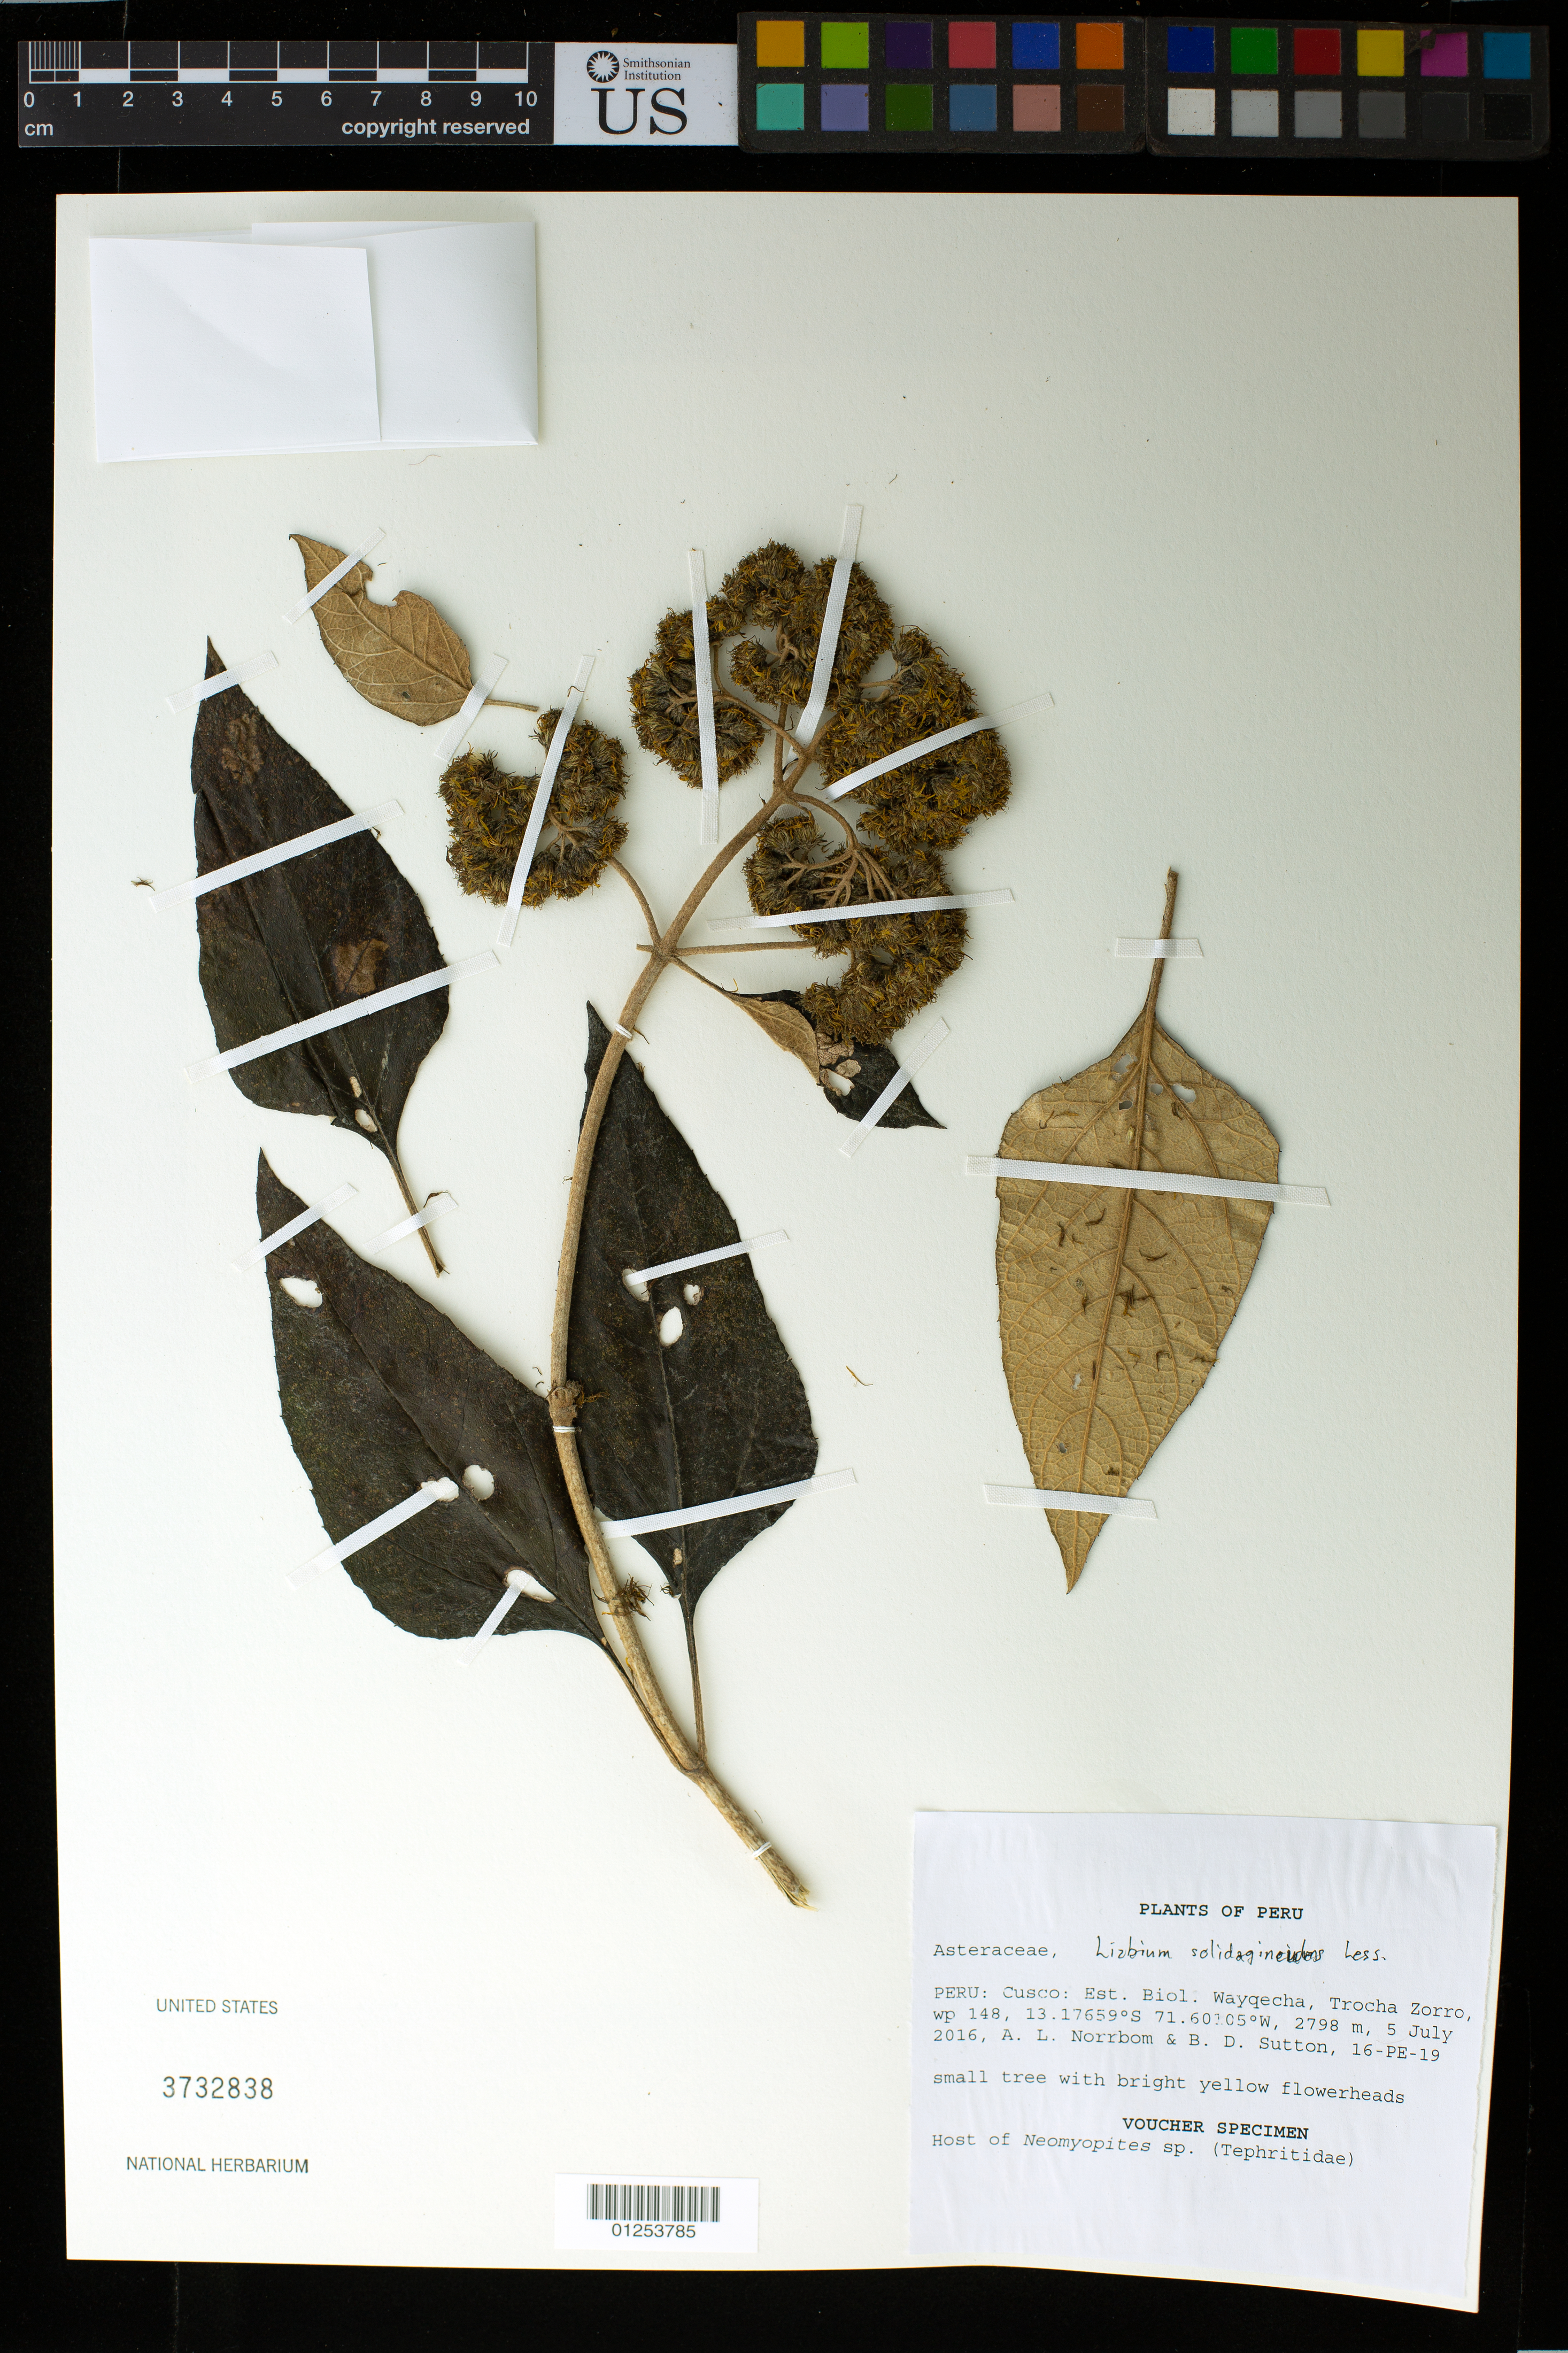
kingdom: Plantae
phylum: Tracheophyta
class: Magnoliopsida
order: Asterales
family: Asteraceae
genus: Liabum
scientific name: Liabum solidagineum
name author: Less.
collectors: A. L. Norrbom & B. Sutton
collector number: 16-PE-19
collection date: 2016-07-05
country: Peru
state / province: Cusco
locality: Est. Biol. Wayqecha, Trocha Zorro, wp 148.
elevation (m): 2798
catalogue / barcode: US 33732838